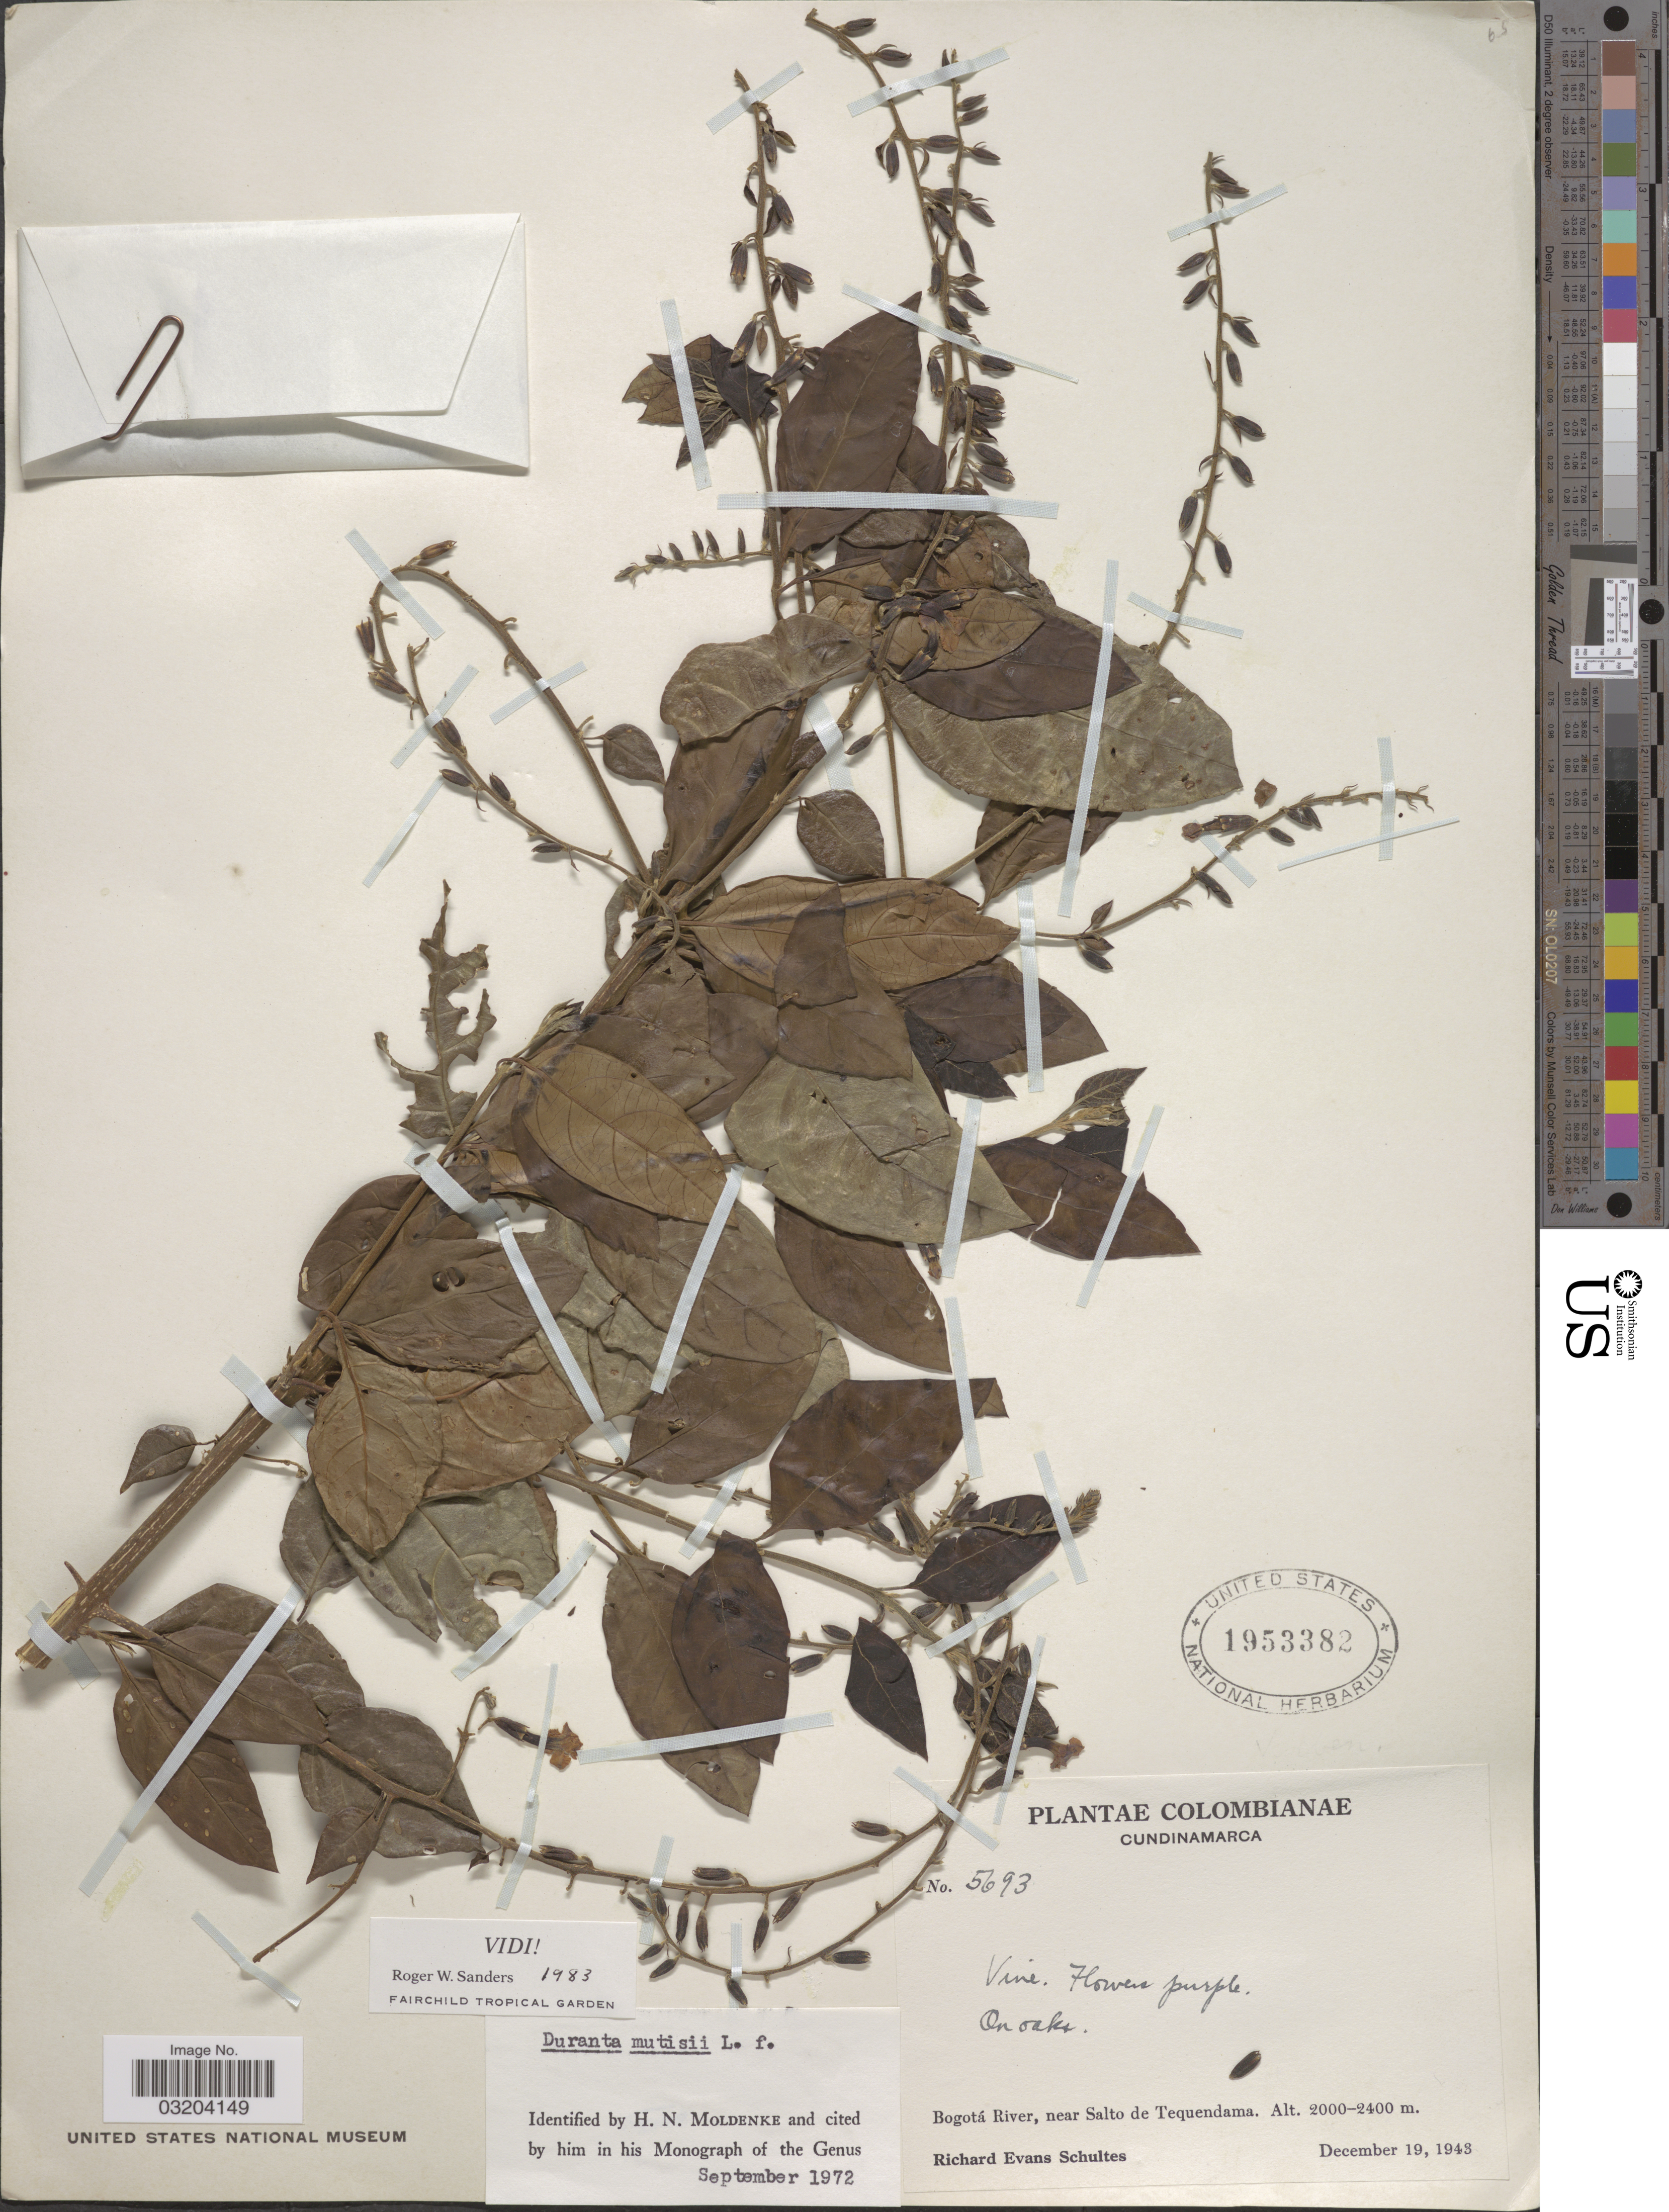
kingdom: Plantae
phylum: Tracheophyta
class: Magnoliopsida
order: Lamiales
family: Verbenaceae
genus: Duranta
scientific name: Duranta sp.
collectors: R. E. Schultes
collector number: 5693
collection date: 1943-12-19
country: Colombia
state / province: Cundinamarca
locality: Bogotá River, near Salto de Tequendama.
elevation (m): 2000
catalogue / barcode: US 1953382